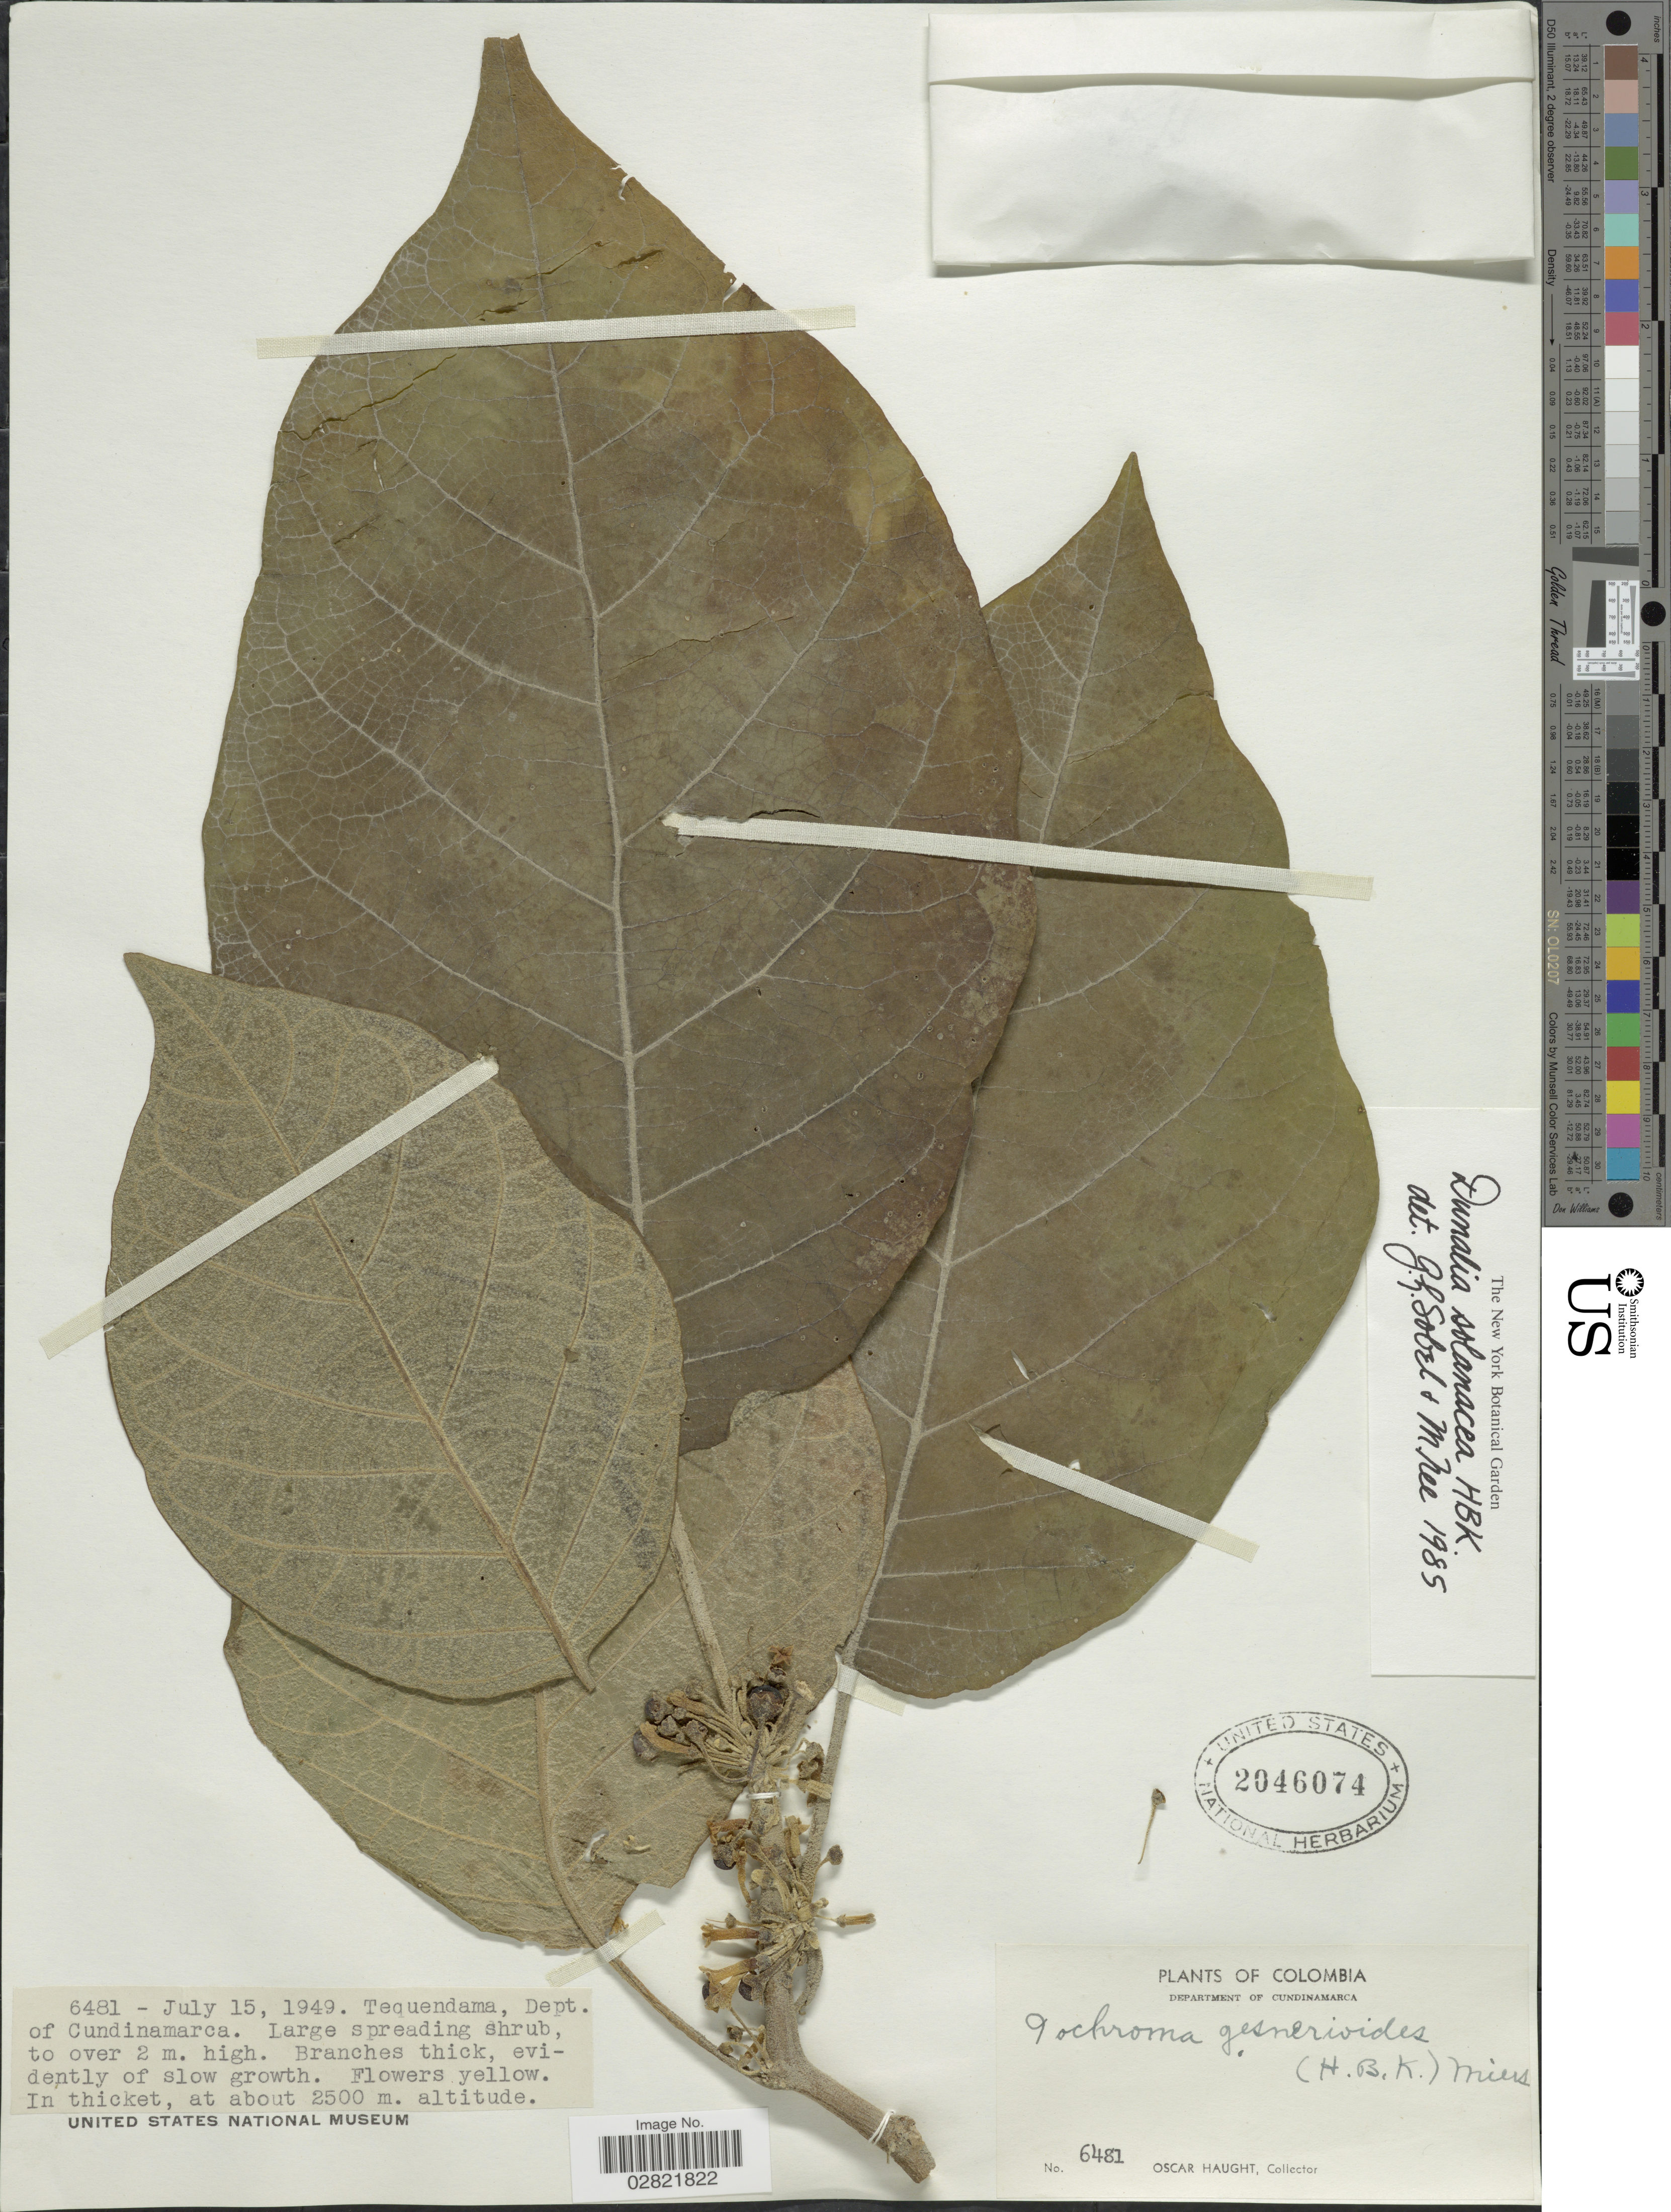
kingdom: Plantae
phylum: Tracheophyta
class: Magnoliopsida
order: Solanales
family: Solanaceae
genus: Dunalia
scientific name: Dunalia solanacea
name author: Kunth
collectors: O. L. Haught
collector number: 6481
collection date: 1949-07-15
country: Colombia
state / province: Cundinamarca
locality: Tequendama, Department of Cundinamarca.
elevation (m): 2500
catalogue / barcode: US 2046074